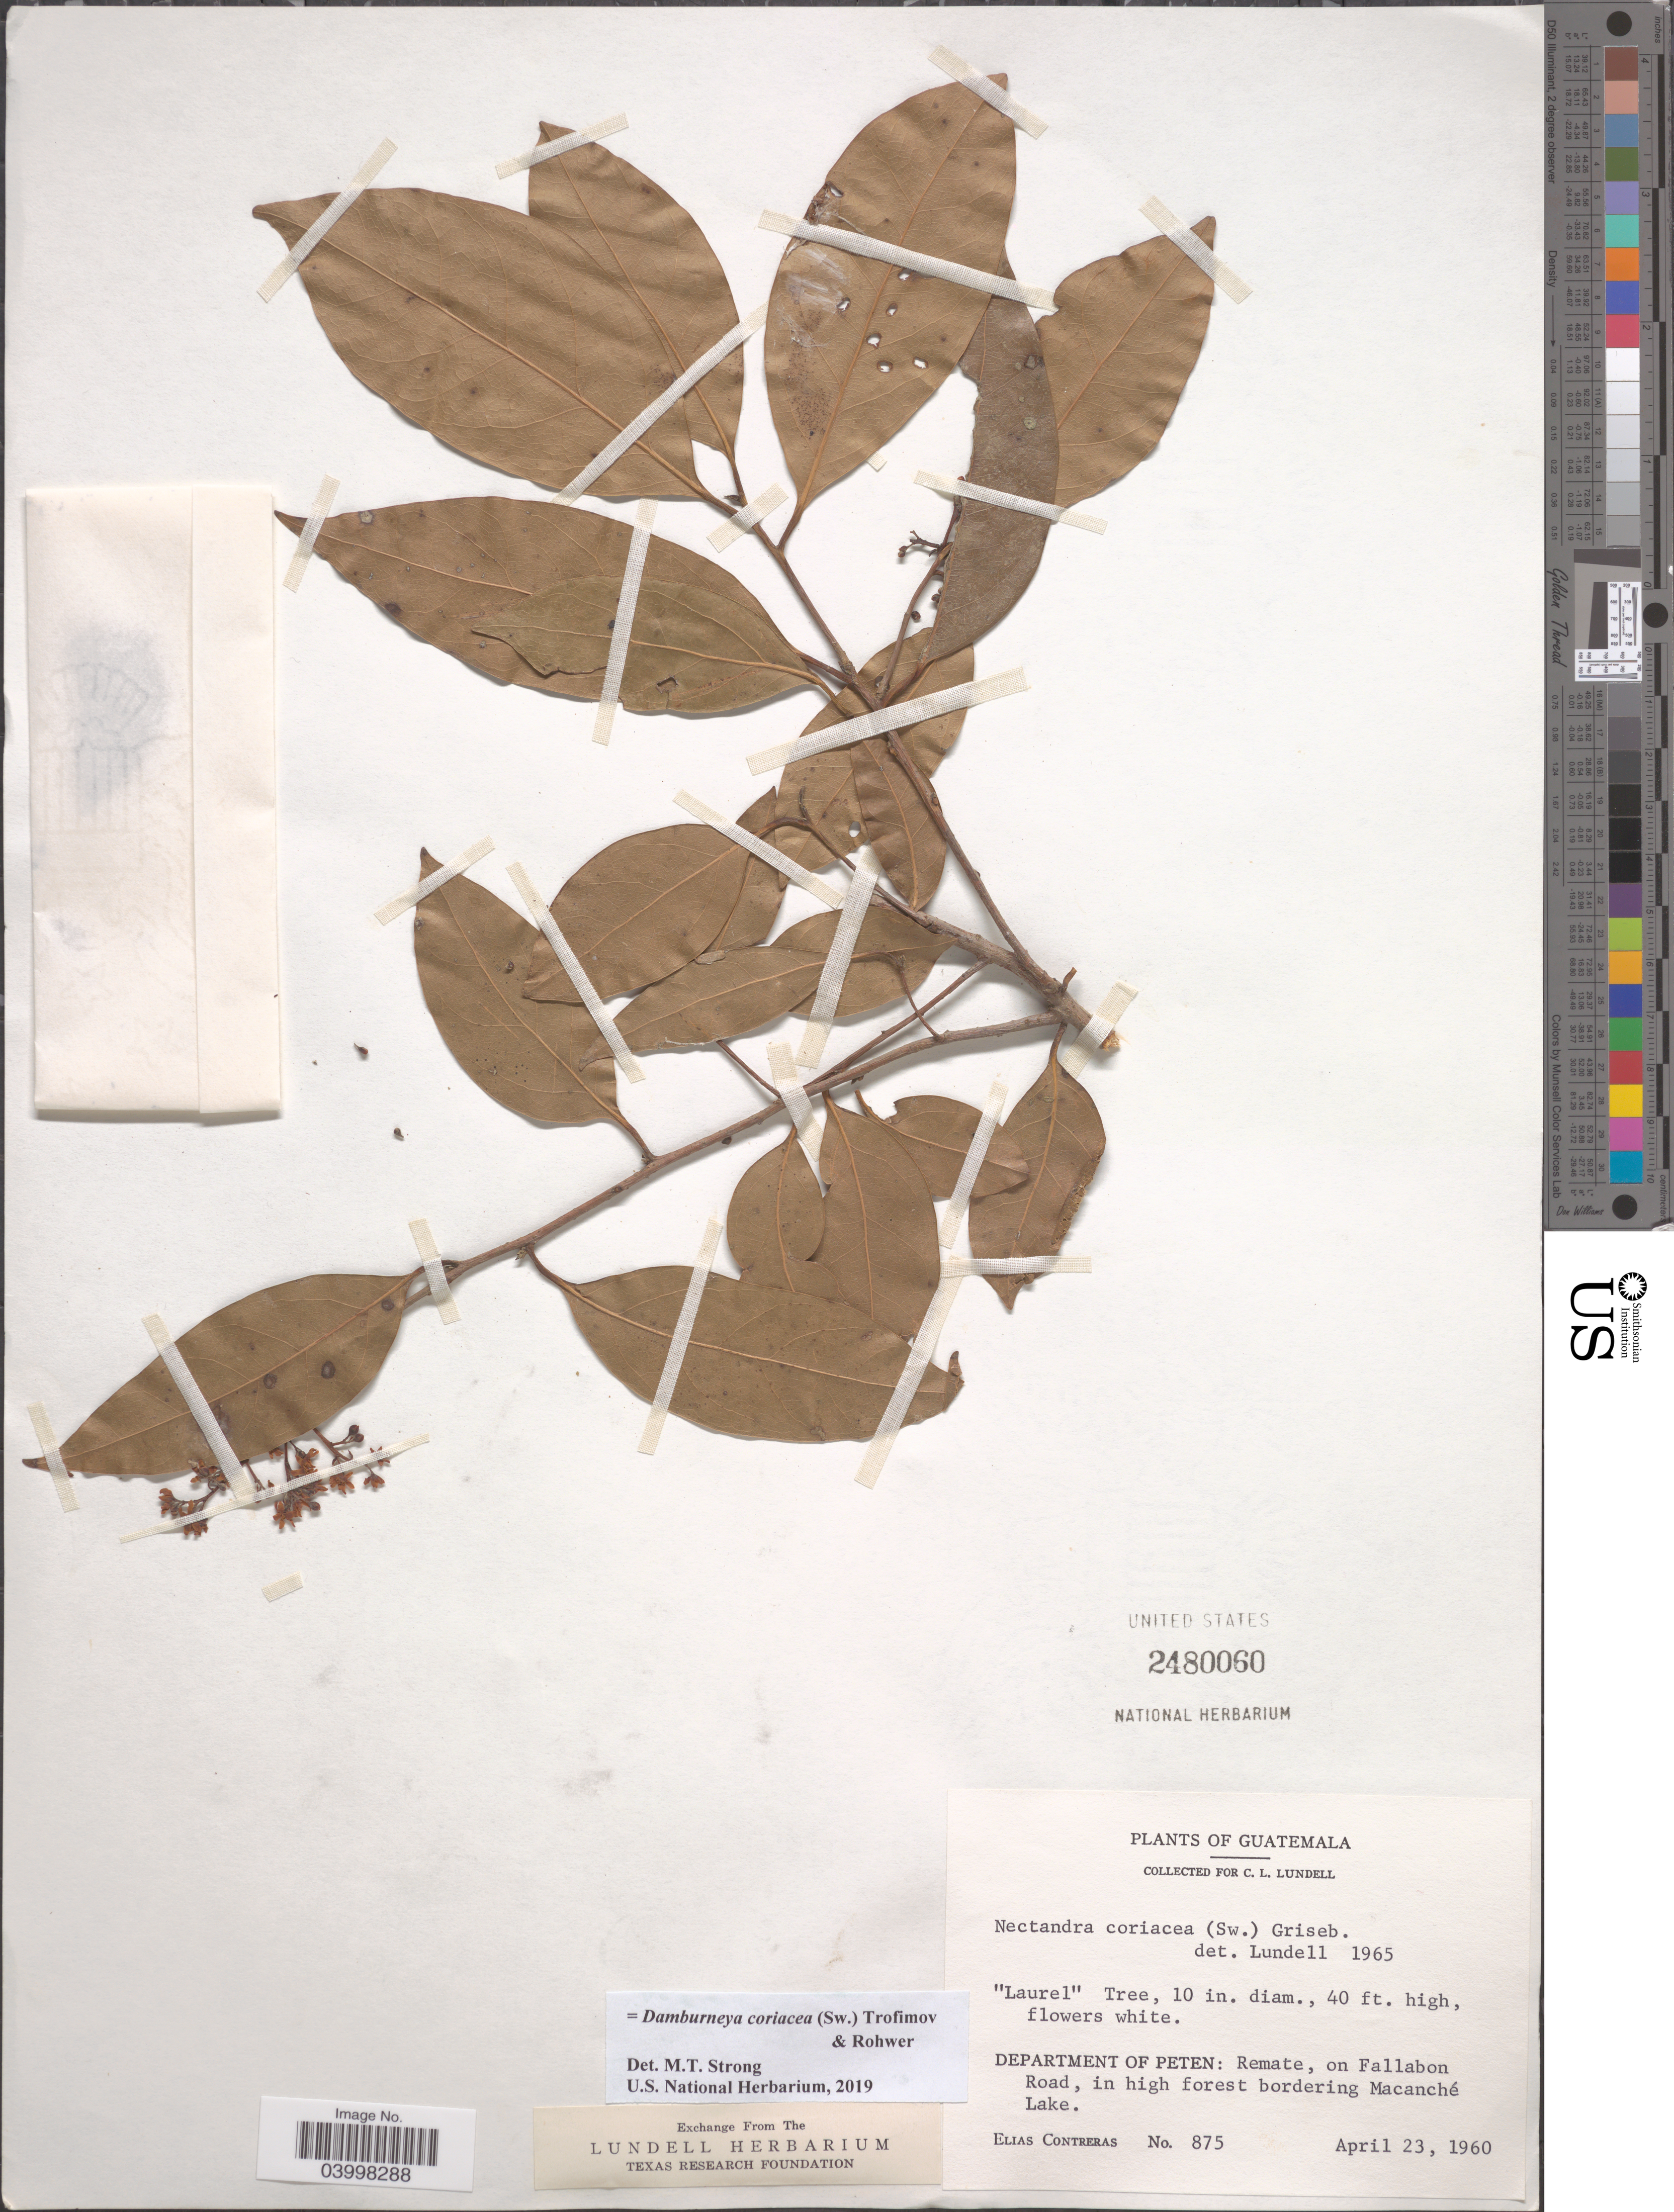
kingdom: Plantae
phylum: Tracheophyta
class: Magnoliopsida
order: Laurales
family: Lauraceae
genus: Damburneya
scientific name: Damburneya coriacea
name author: (Sw.) Trofimov & Rohwer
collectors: E. Contreras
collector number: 875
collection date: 1960-04-23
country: Guatemala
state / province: El Peten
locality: Department of Peten: Remate, on Fallabon Road, in high forest bordering Macanché Lake.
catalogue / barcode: US 2480060